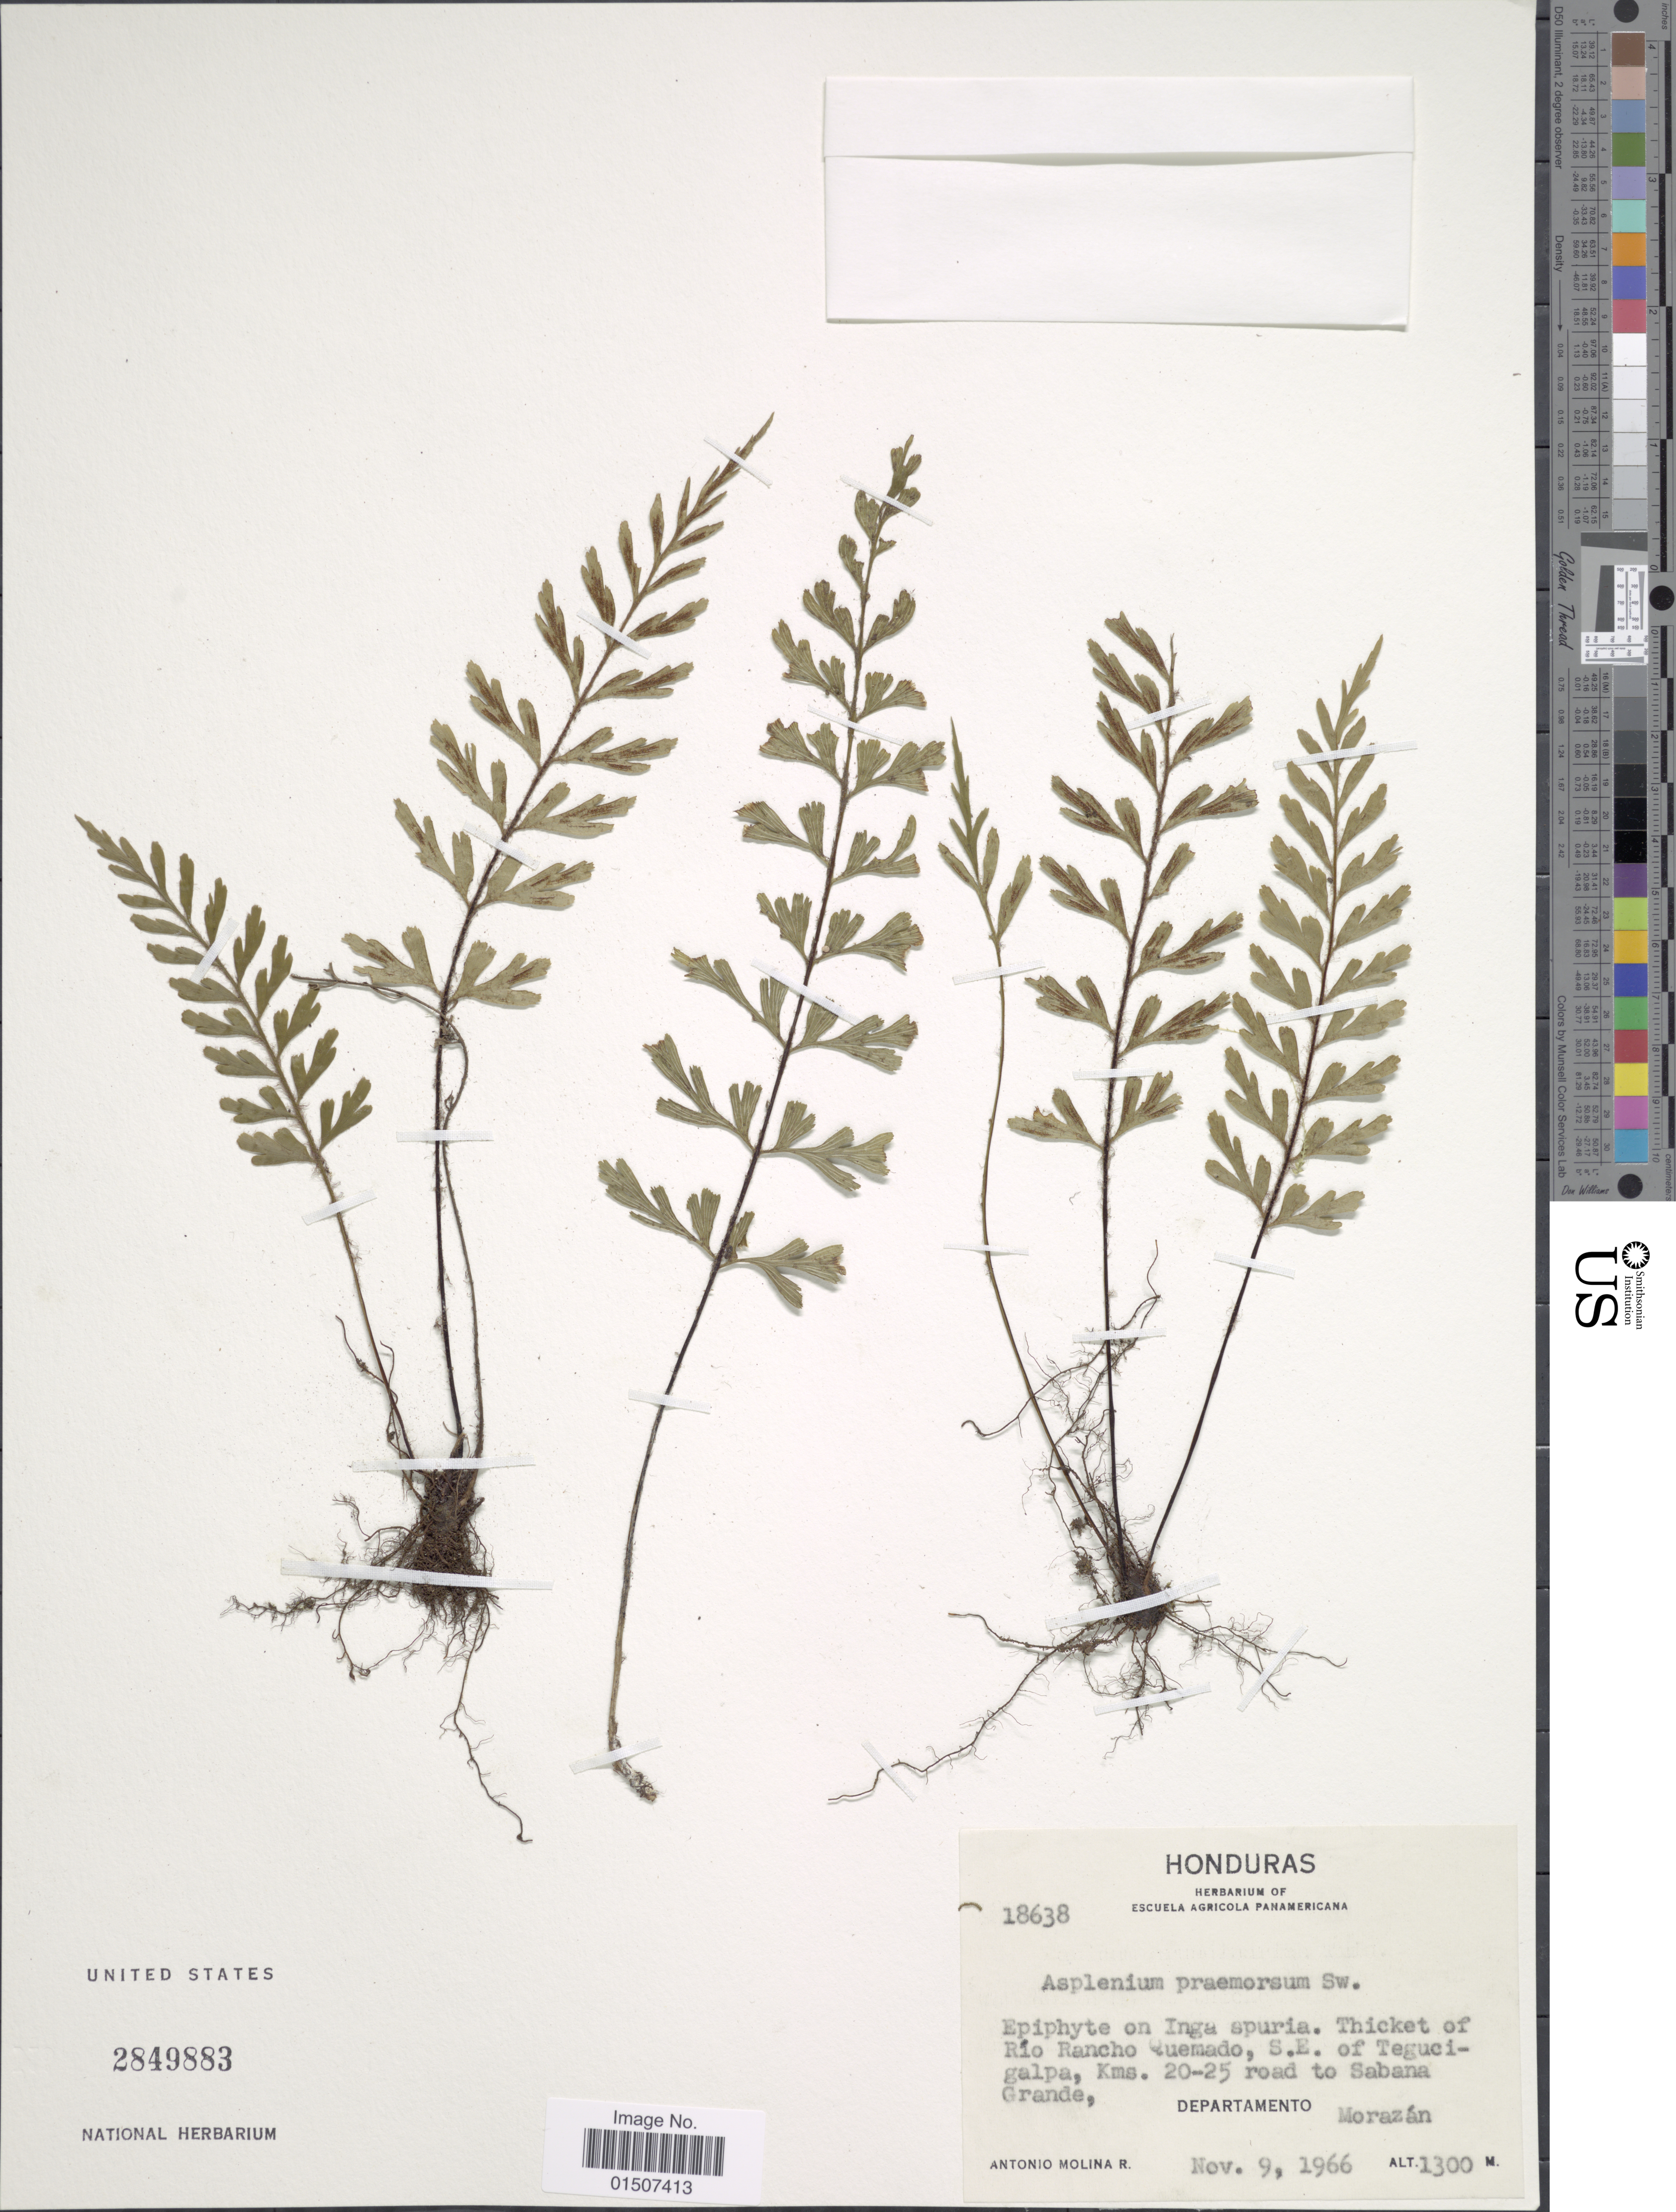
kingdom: Plantae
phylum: Tracheophyta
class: Polypodiopsida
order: Polypodiales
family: Aspleniaceae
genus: Asplenium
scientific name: Asplenium praemorsum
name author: Sw.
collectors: A. Molina R.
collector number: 18638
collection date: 1966-11-09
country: Honduras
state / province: Fco. Morazán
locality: Epiphyte on Inga spuria. Thicket of Río Ranchi Quemado, S.E. of Tegucigalpa, Kms. 20-25 road to Sabana Grande, Departamento Morazán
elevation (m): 1300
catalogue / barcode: US 2849883